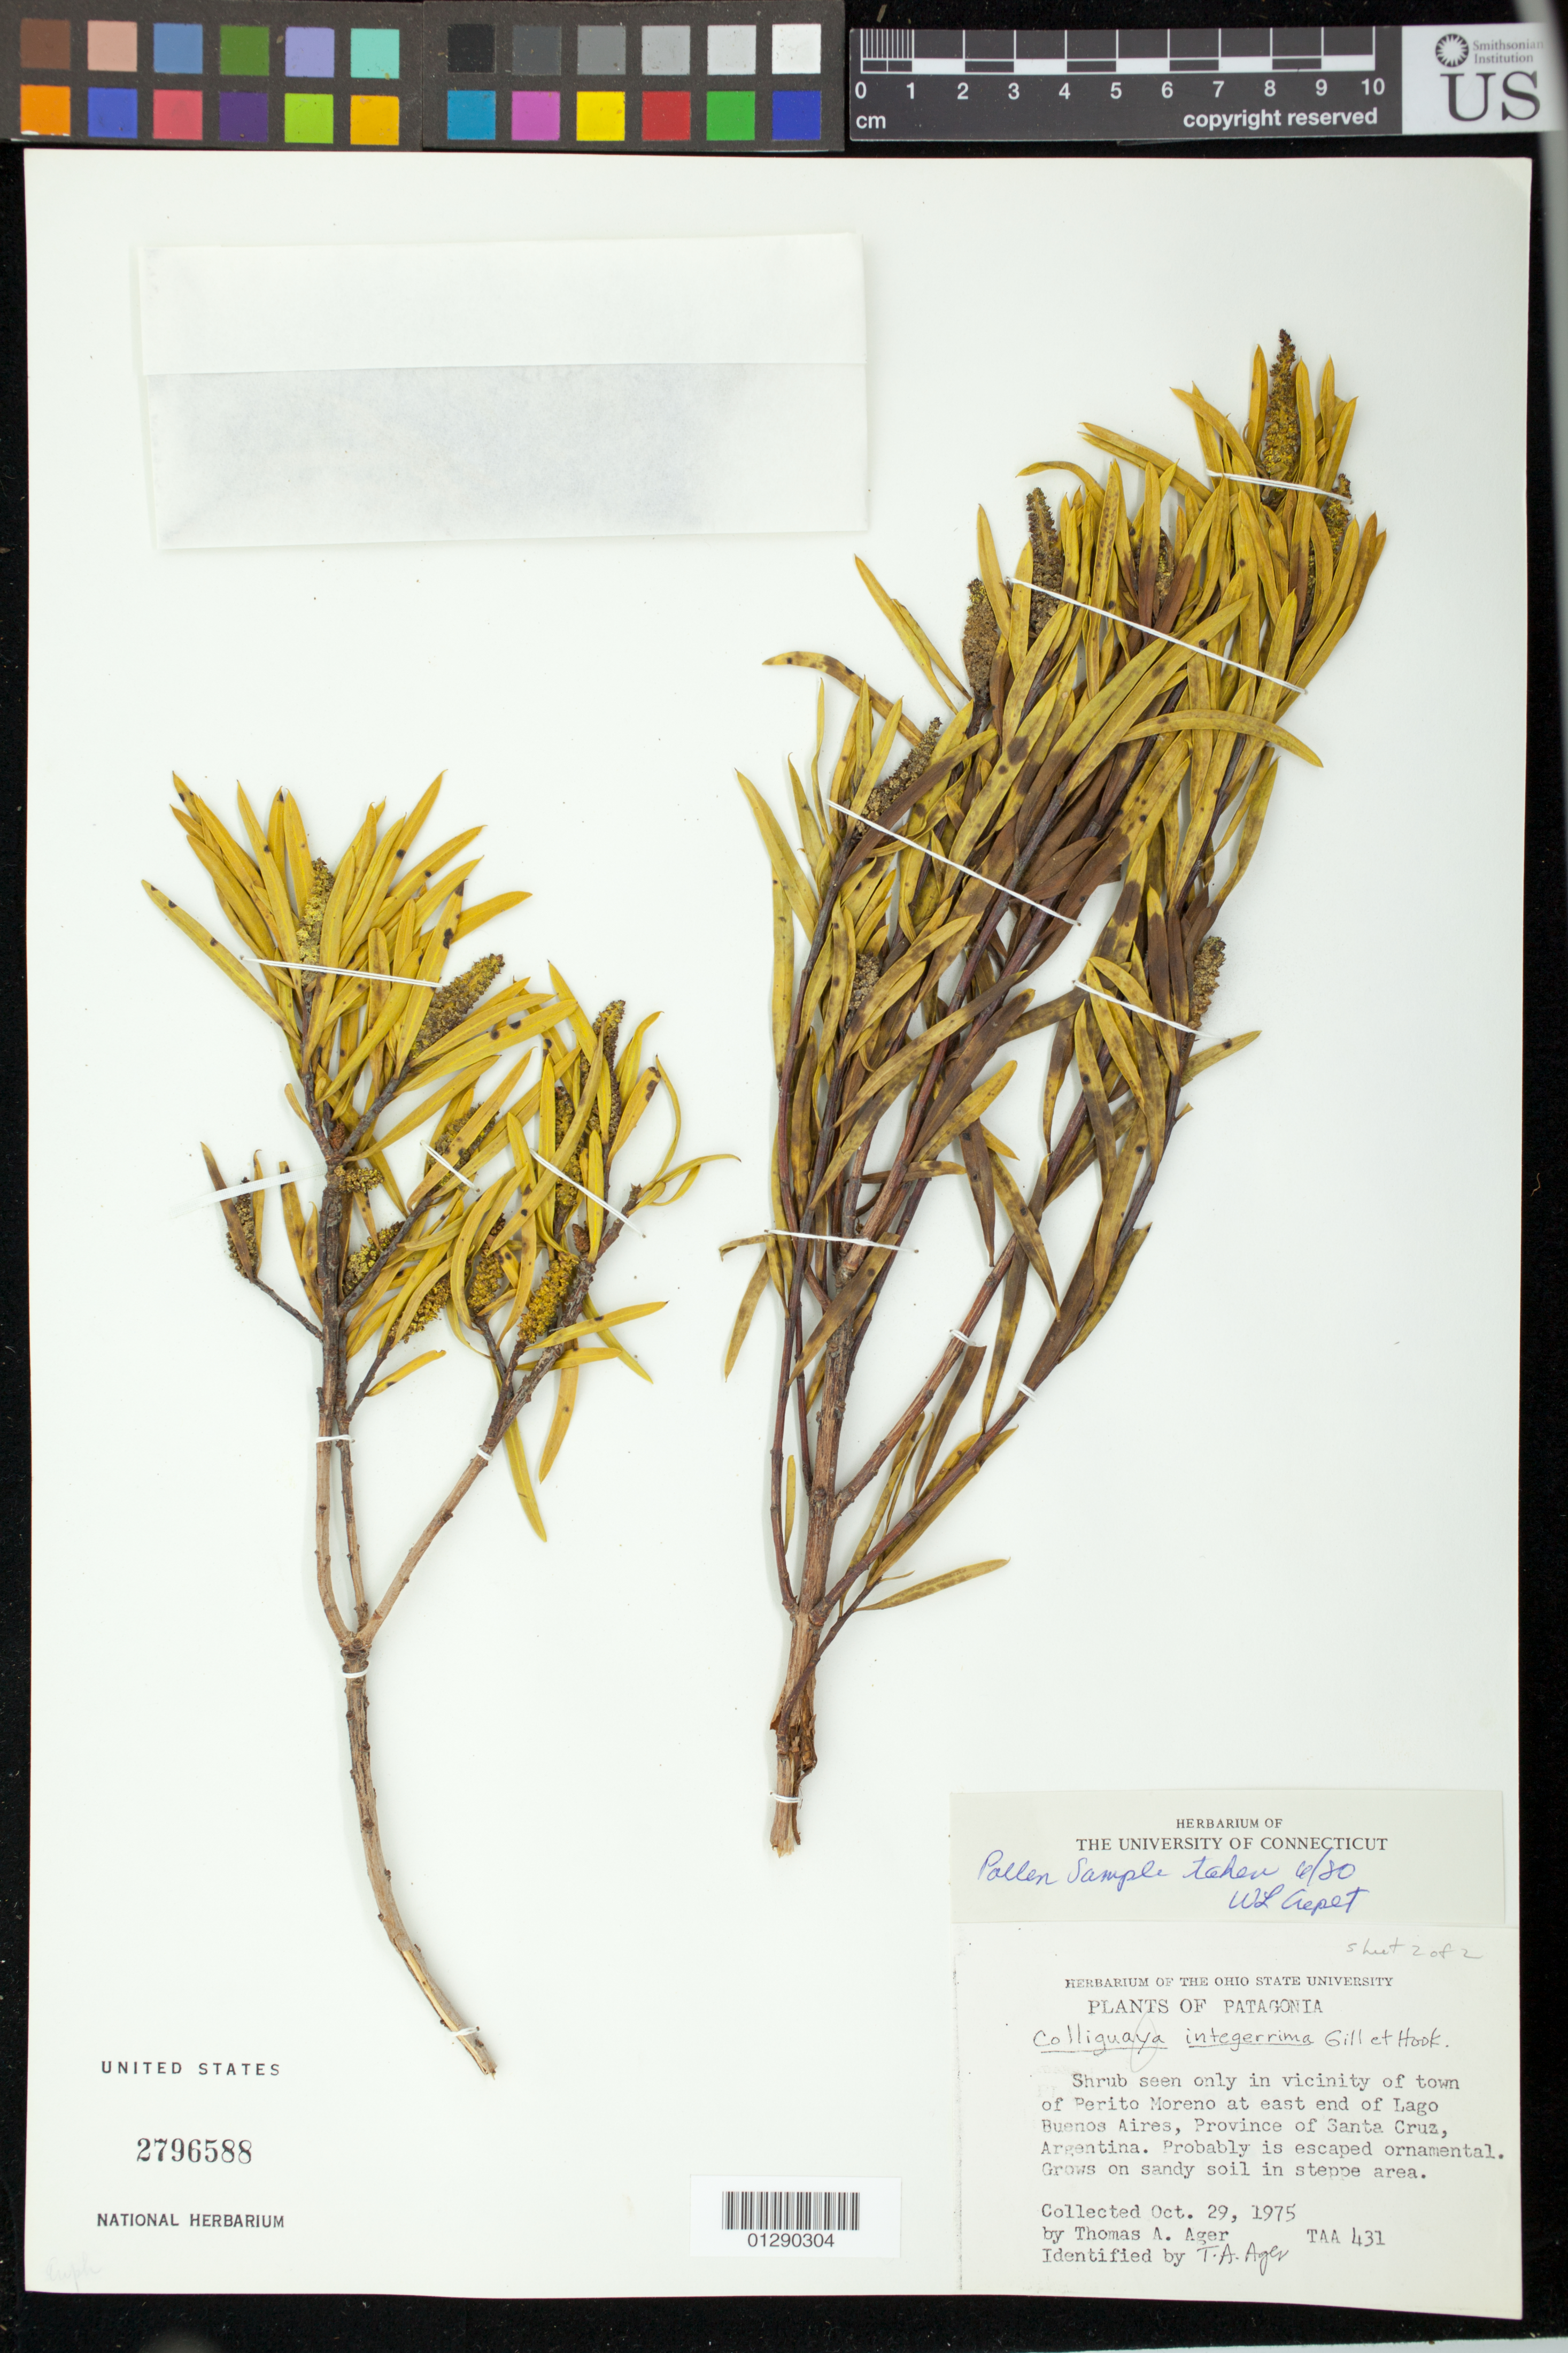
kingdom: Plantae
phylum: Tracheophyta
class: Magnoliopsida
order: Malpighiales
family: Euphorbiaceae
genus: Colliguaja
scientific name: Colliguaja integerrima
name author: Gillies & Hook.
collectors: T. A. Ager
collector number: TAA 431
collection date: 1975-10-29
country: Argentina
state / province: Santa Cruz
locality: vicinity of town of Perito Moreno at east end of Lago Buenos Aires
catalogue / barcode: US 2796588